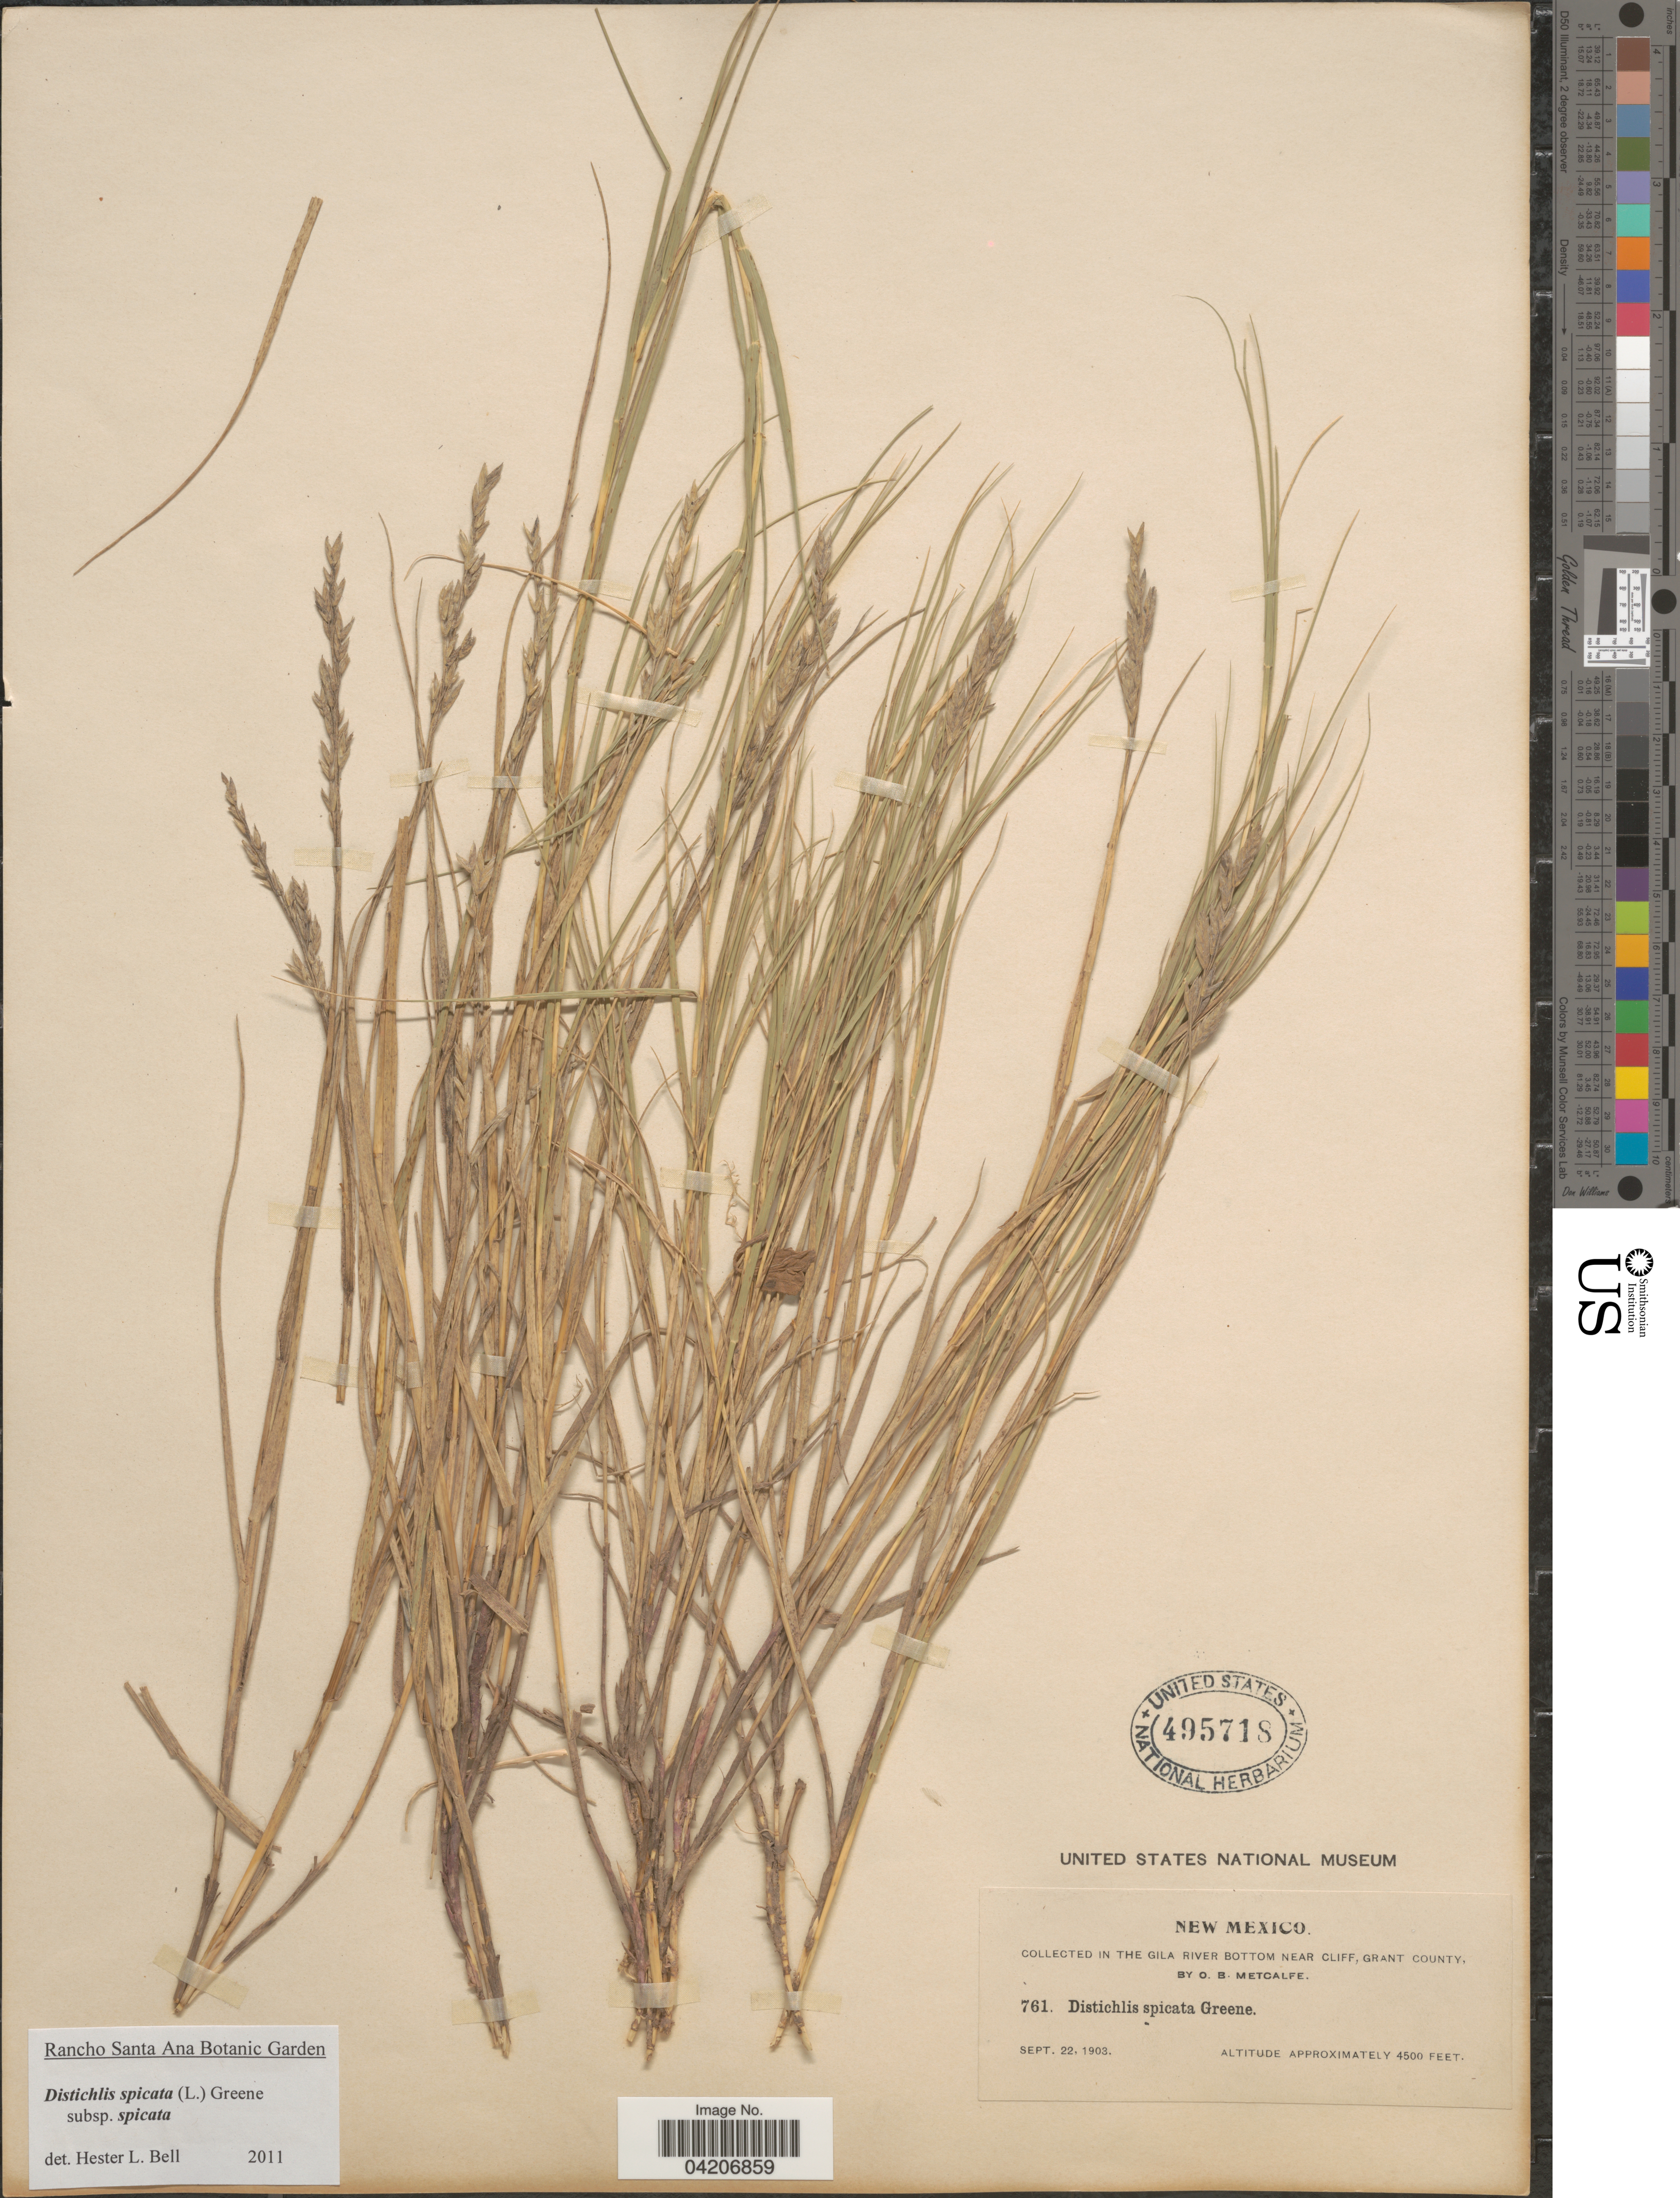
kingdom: Plantae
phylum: Tracheophyta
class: Liliopsida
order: Poales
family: Poaceae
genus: Distichlis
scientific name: Distichlis spicata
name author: (L.) Greene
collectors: O. B. Metcalfe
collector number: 761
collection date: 1903-09-22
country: United States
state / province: New Mexico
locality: The Gila River bottom near cliff, Grant County.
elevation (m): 1372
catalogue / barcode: US 495718